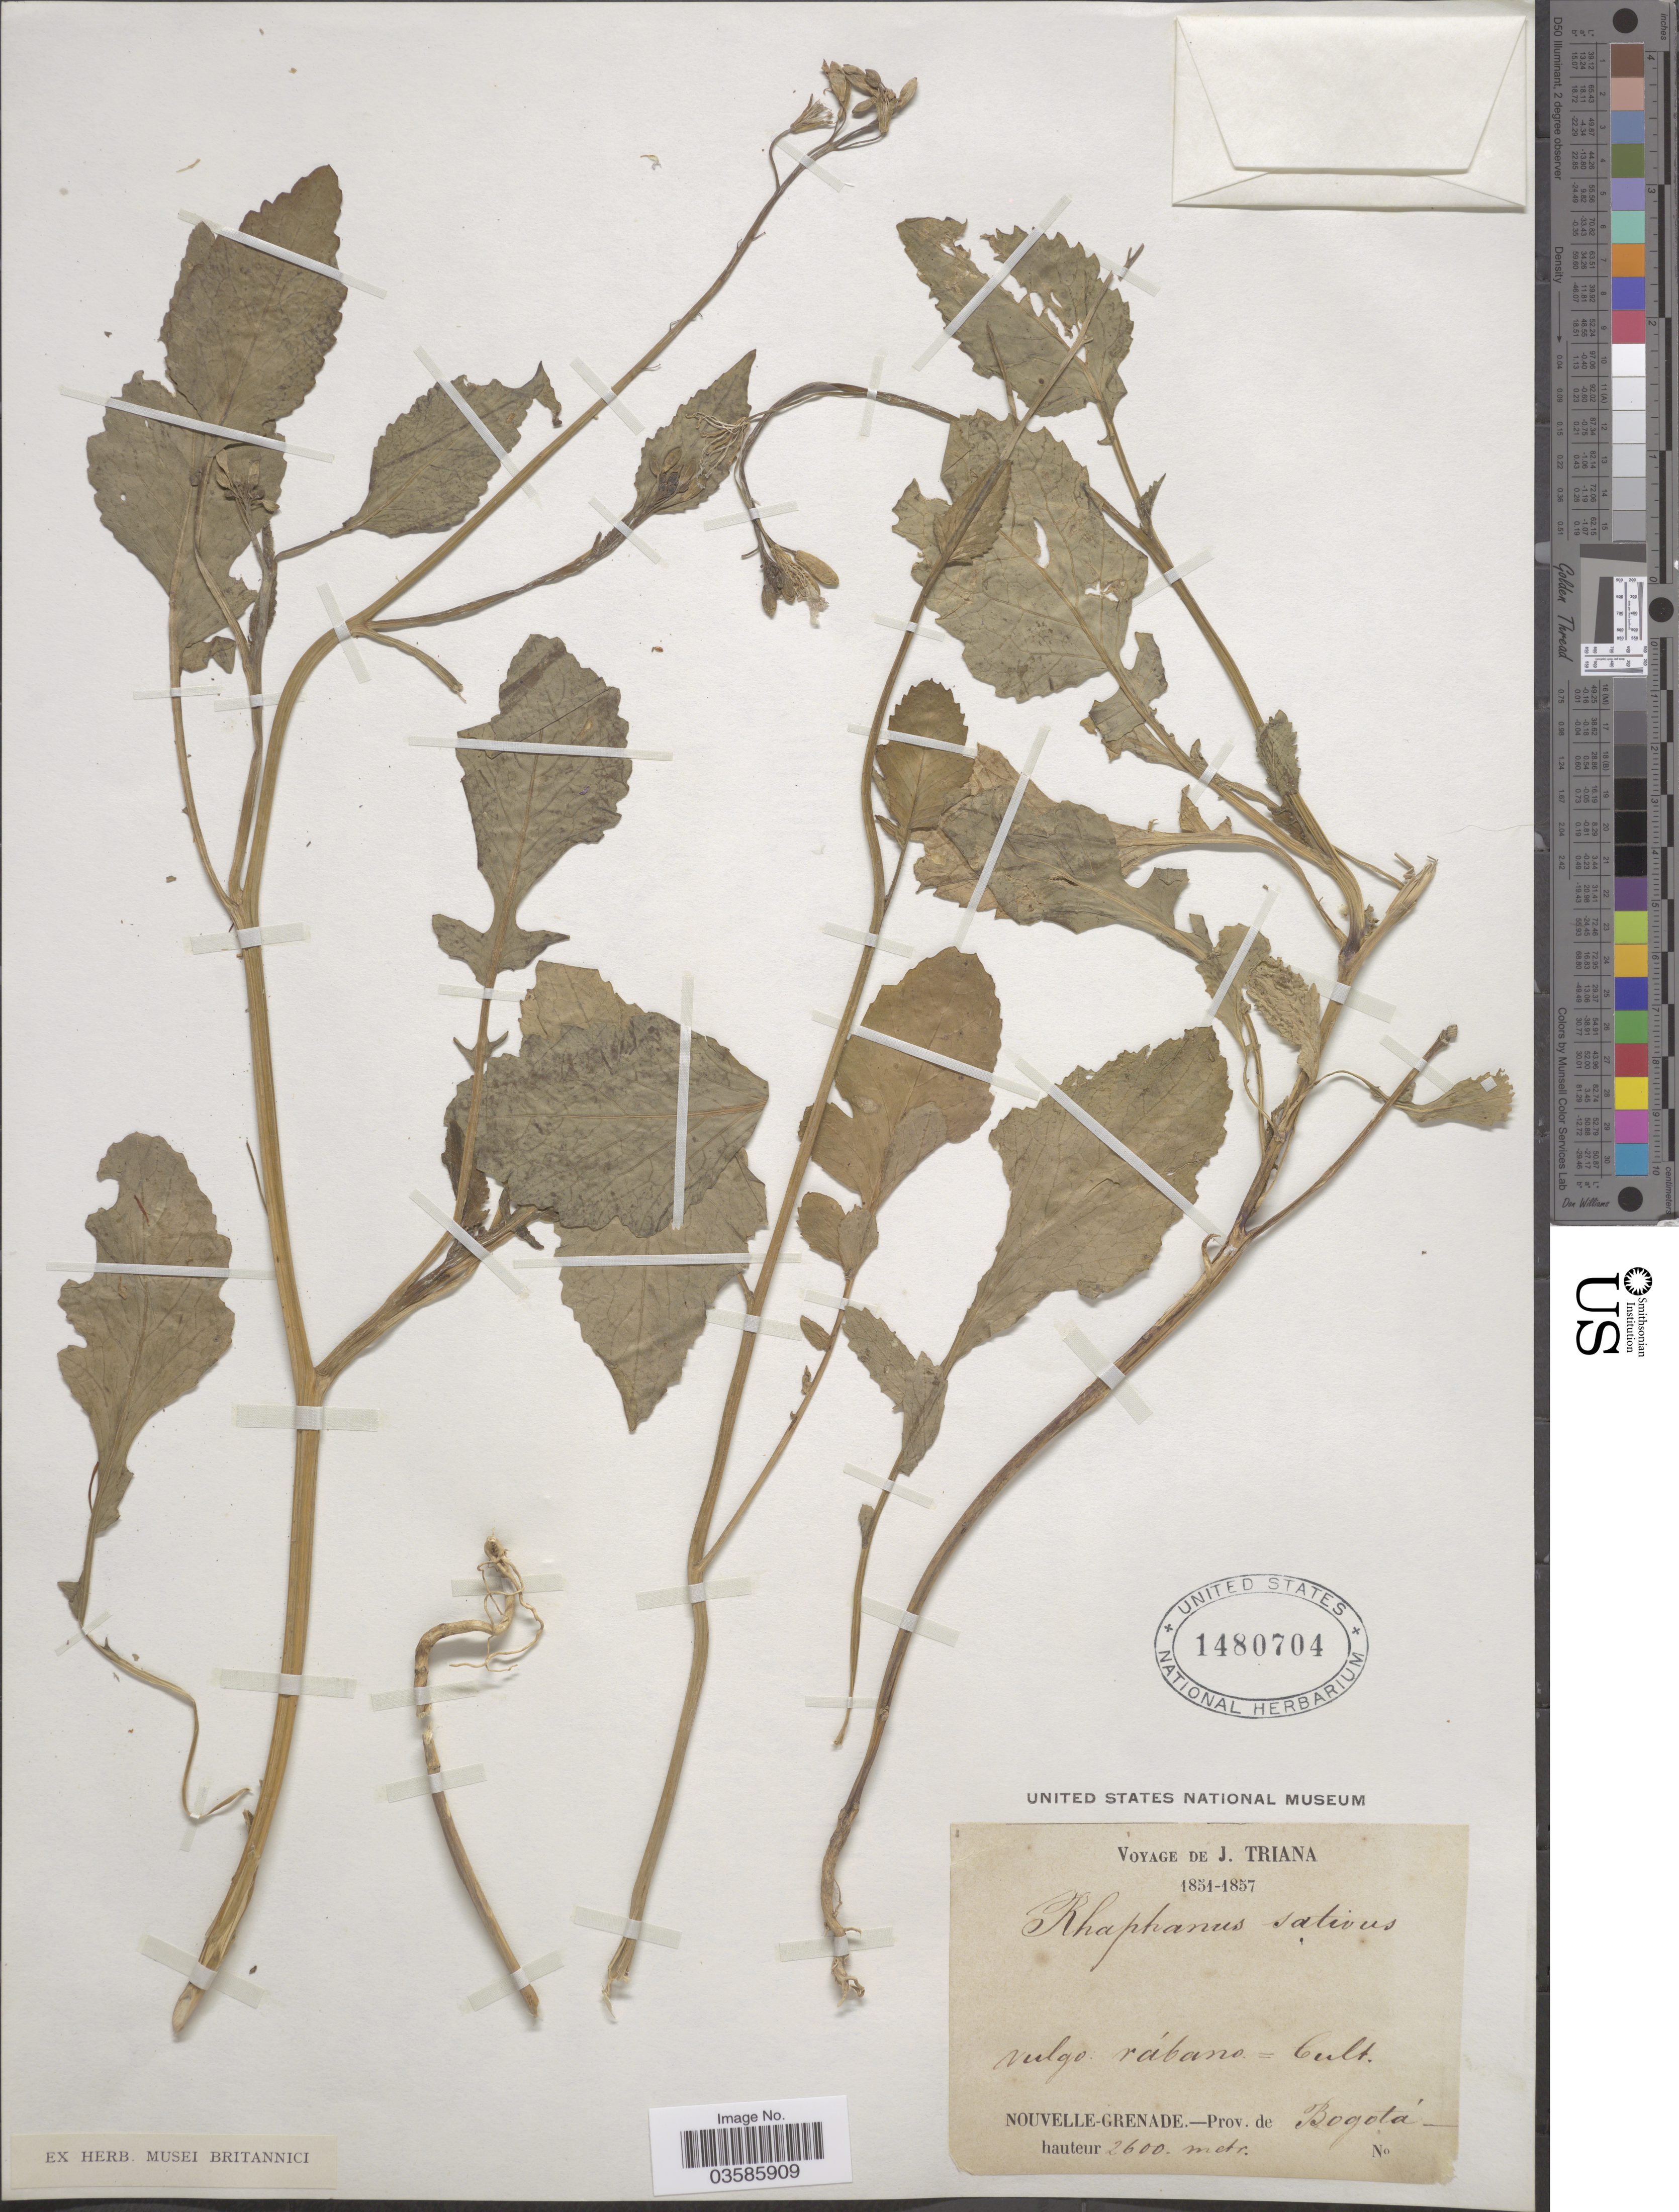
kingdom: Plantae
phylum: Tracheophyta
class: Magnoliopsida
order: Brassicales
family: Brassicaceae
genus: Raphanus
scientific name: Raphanus sativus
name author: L.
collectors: J. Triana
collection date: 1851/1857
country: Colombia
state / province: Bogota D.C.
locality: Nouvelle-Grenade - Prov. de Bogotá.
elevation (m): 2600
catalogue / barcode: US 1480704